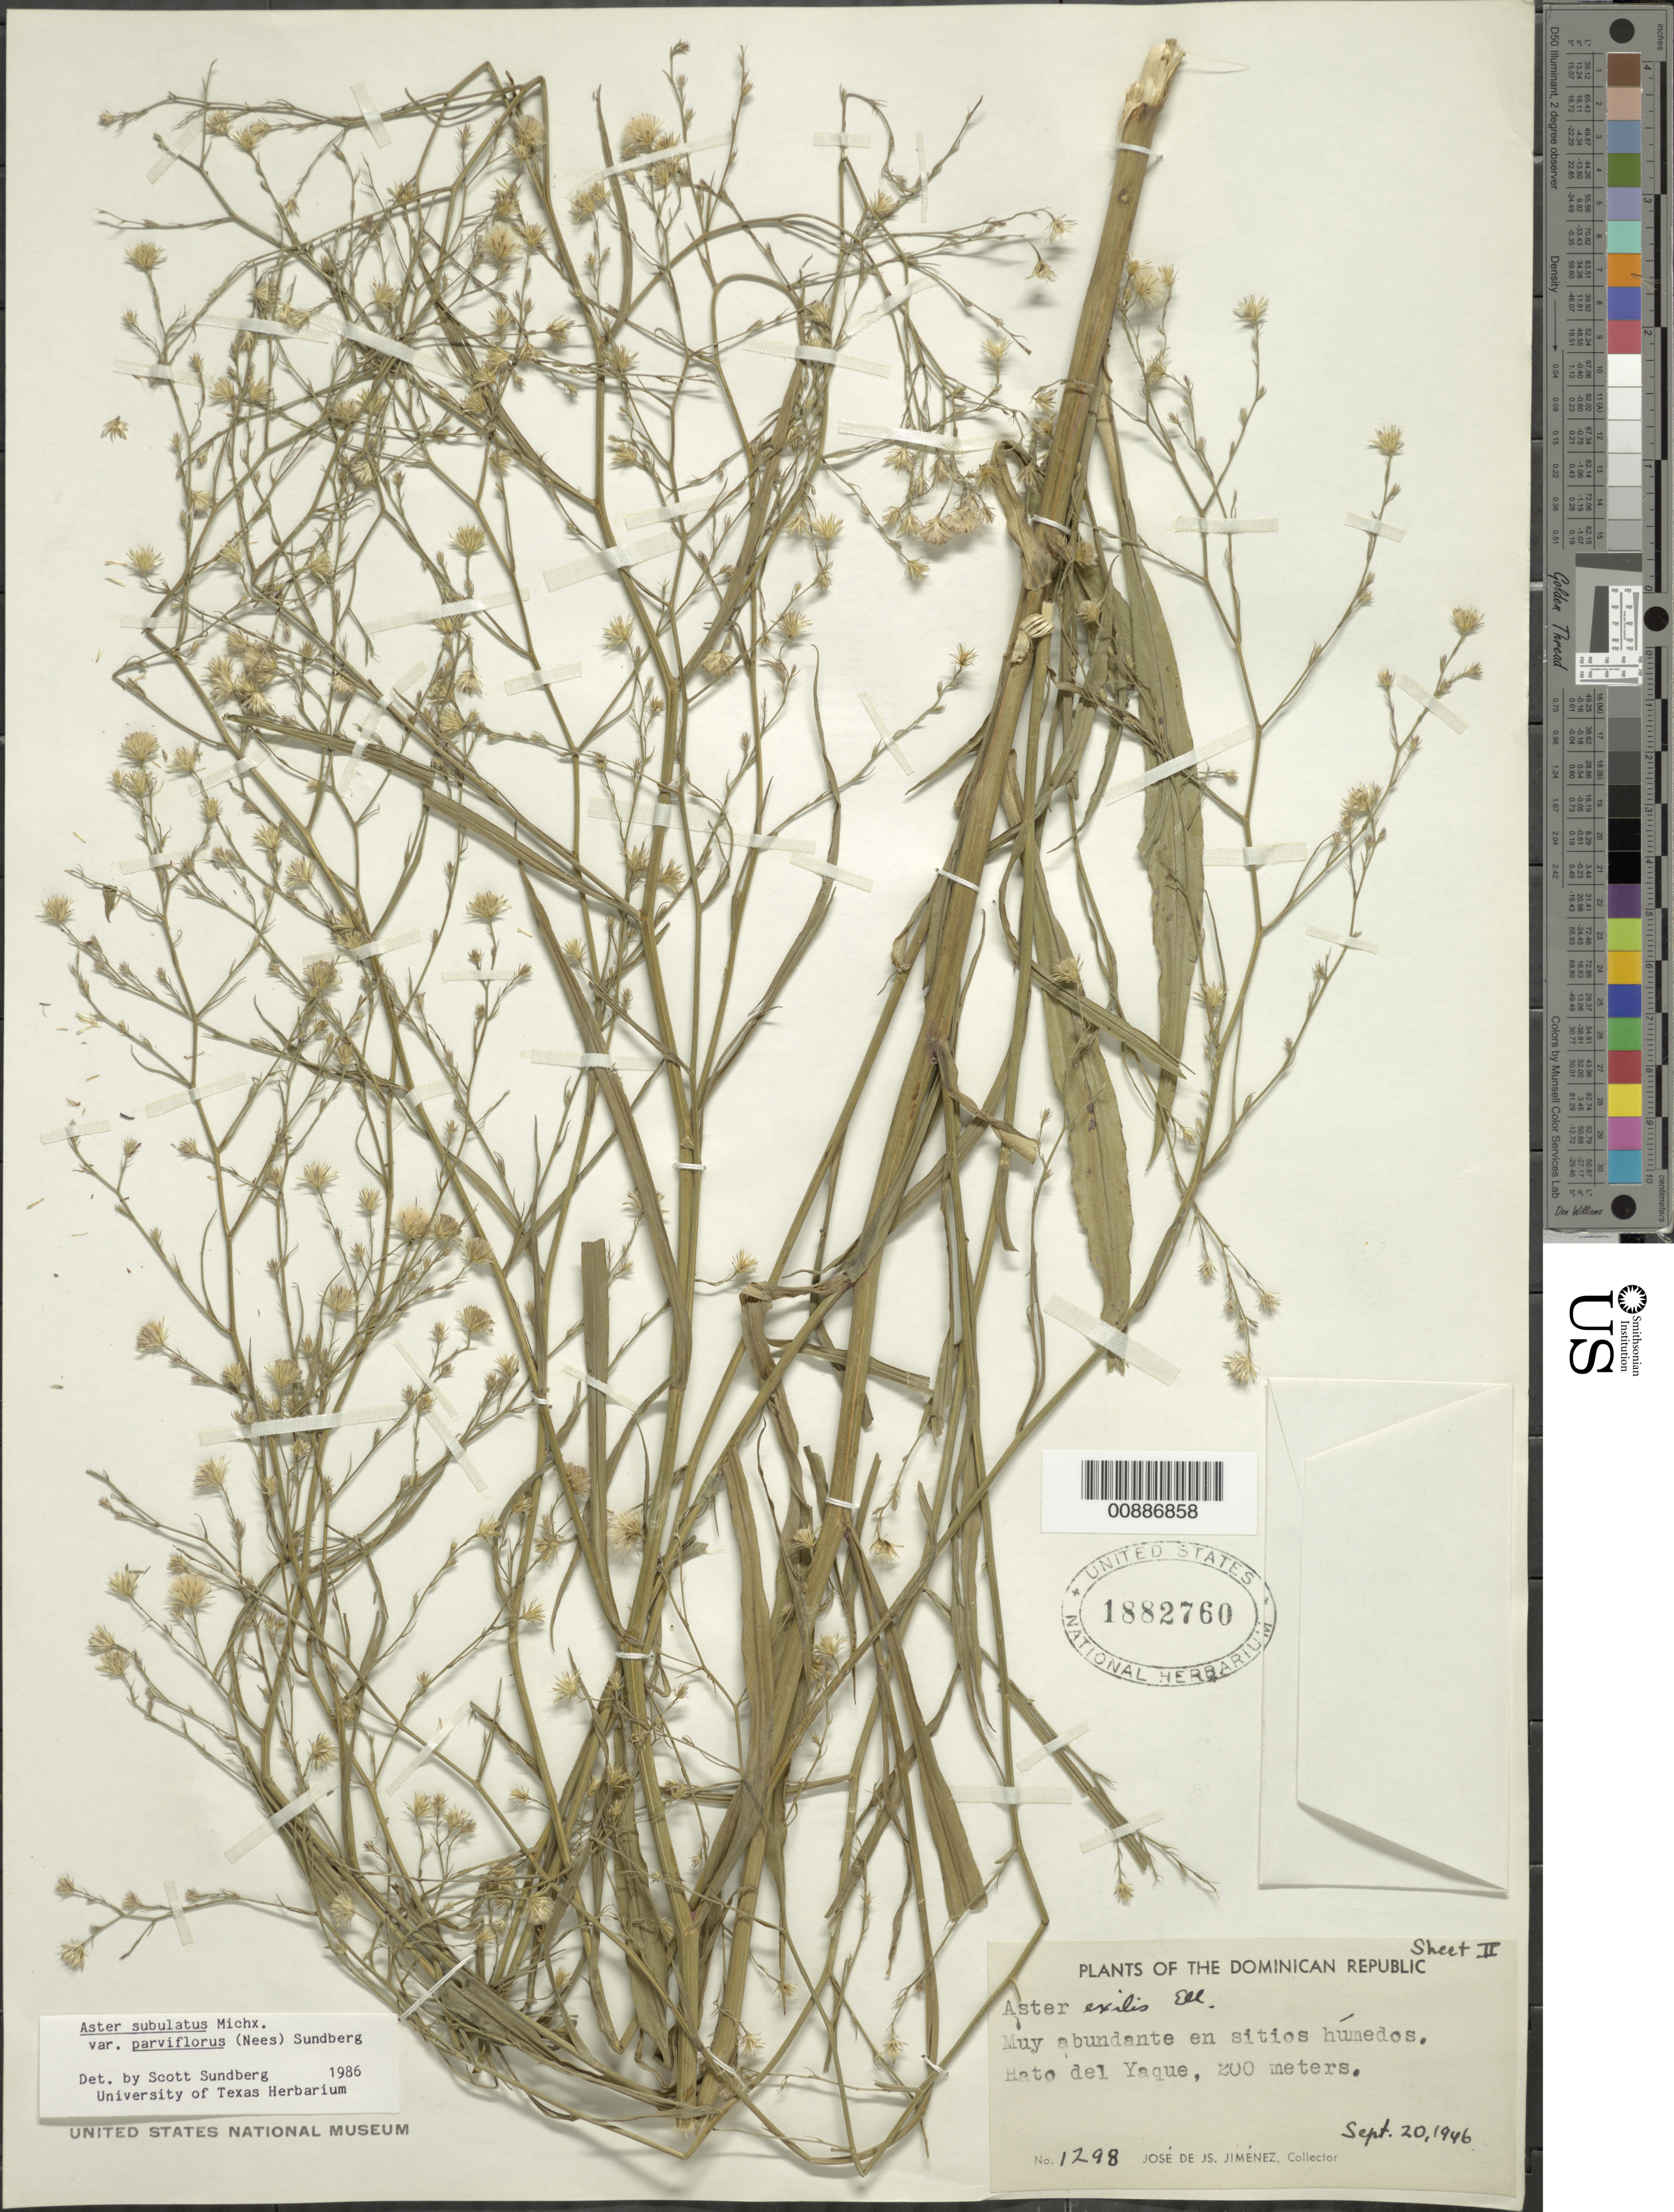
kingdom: Plantae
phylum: Tracheophyta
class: Magnoliopsida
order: Asterales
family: Asteraceae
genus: Symphyotrichum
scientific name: Symphyotrichum subulatum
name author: (Michx.) G.L. Nesom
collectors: J. J. Jiménez Almonte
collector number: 1298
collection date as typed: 20 Sep 1946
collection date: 1946-09-20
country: Dominican Republic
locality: Hato del Yaque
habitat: En sitios hùmedos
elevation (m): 200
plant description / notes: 00886859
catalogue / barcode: US 1882760